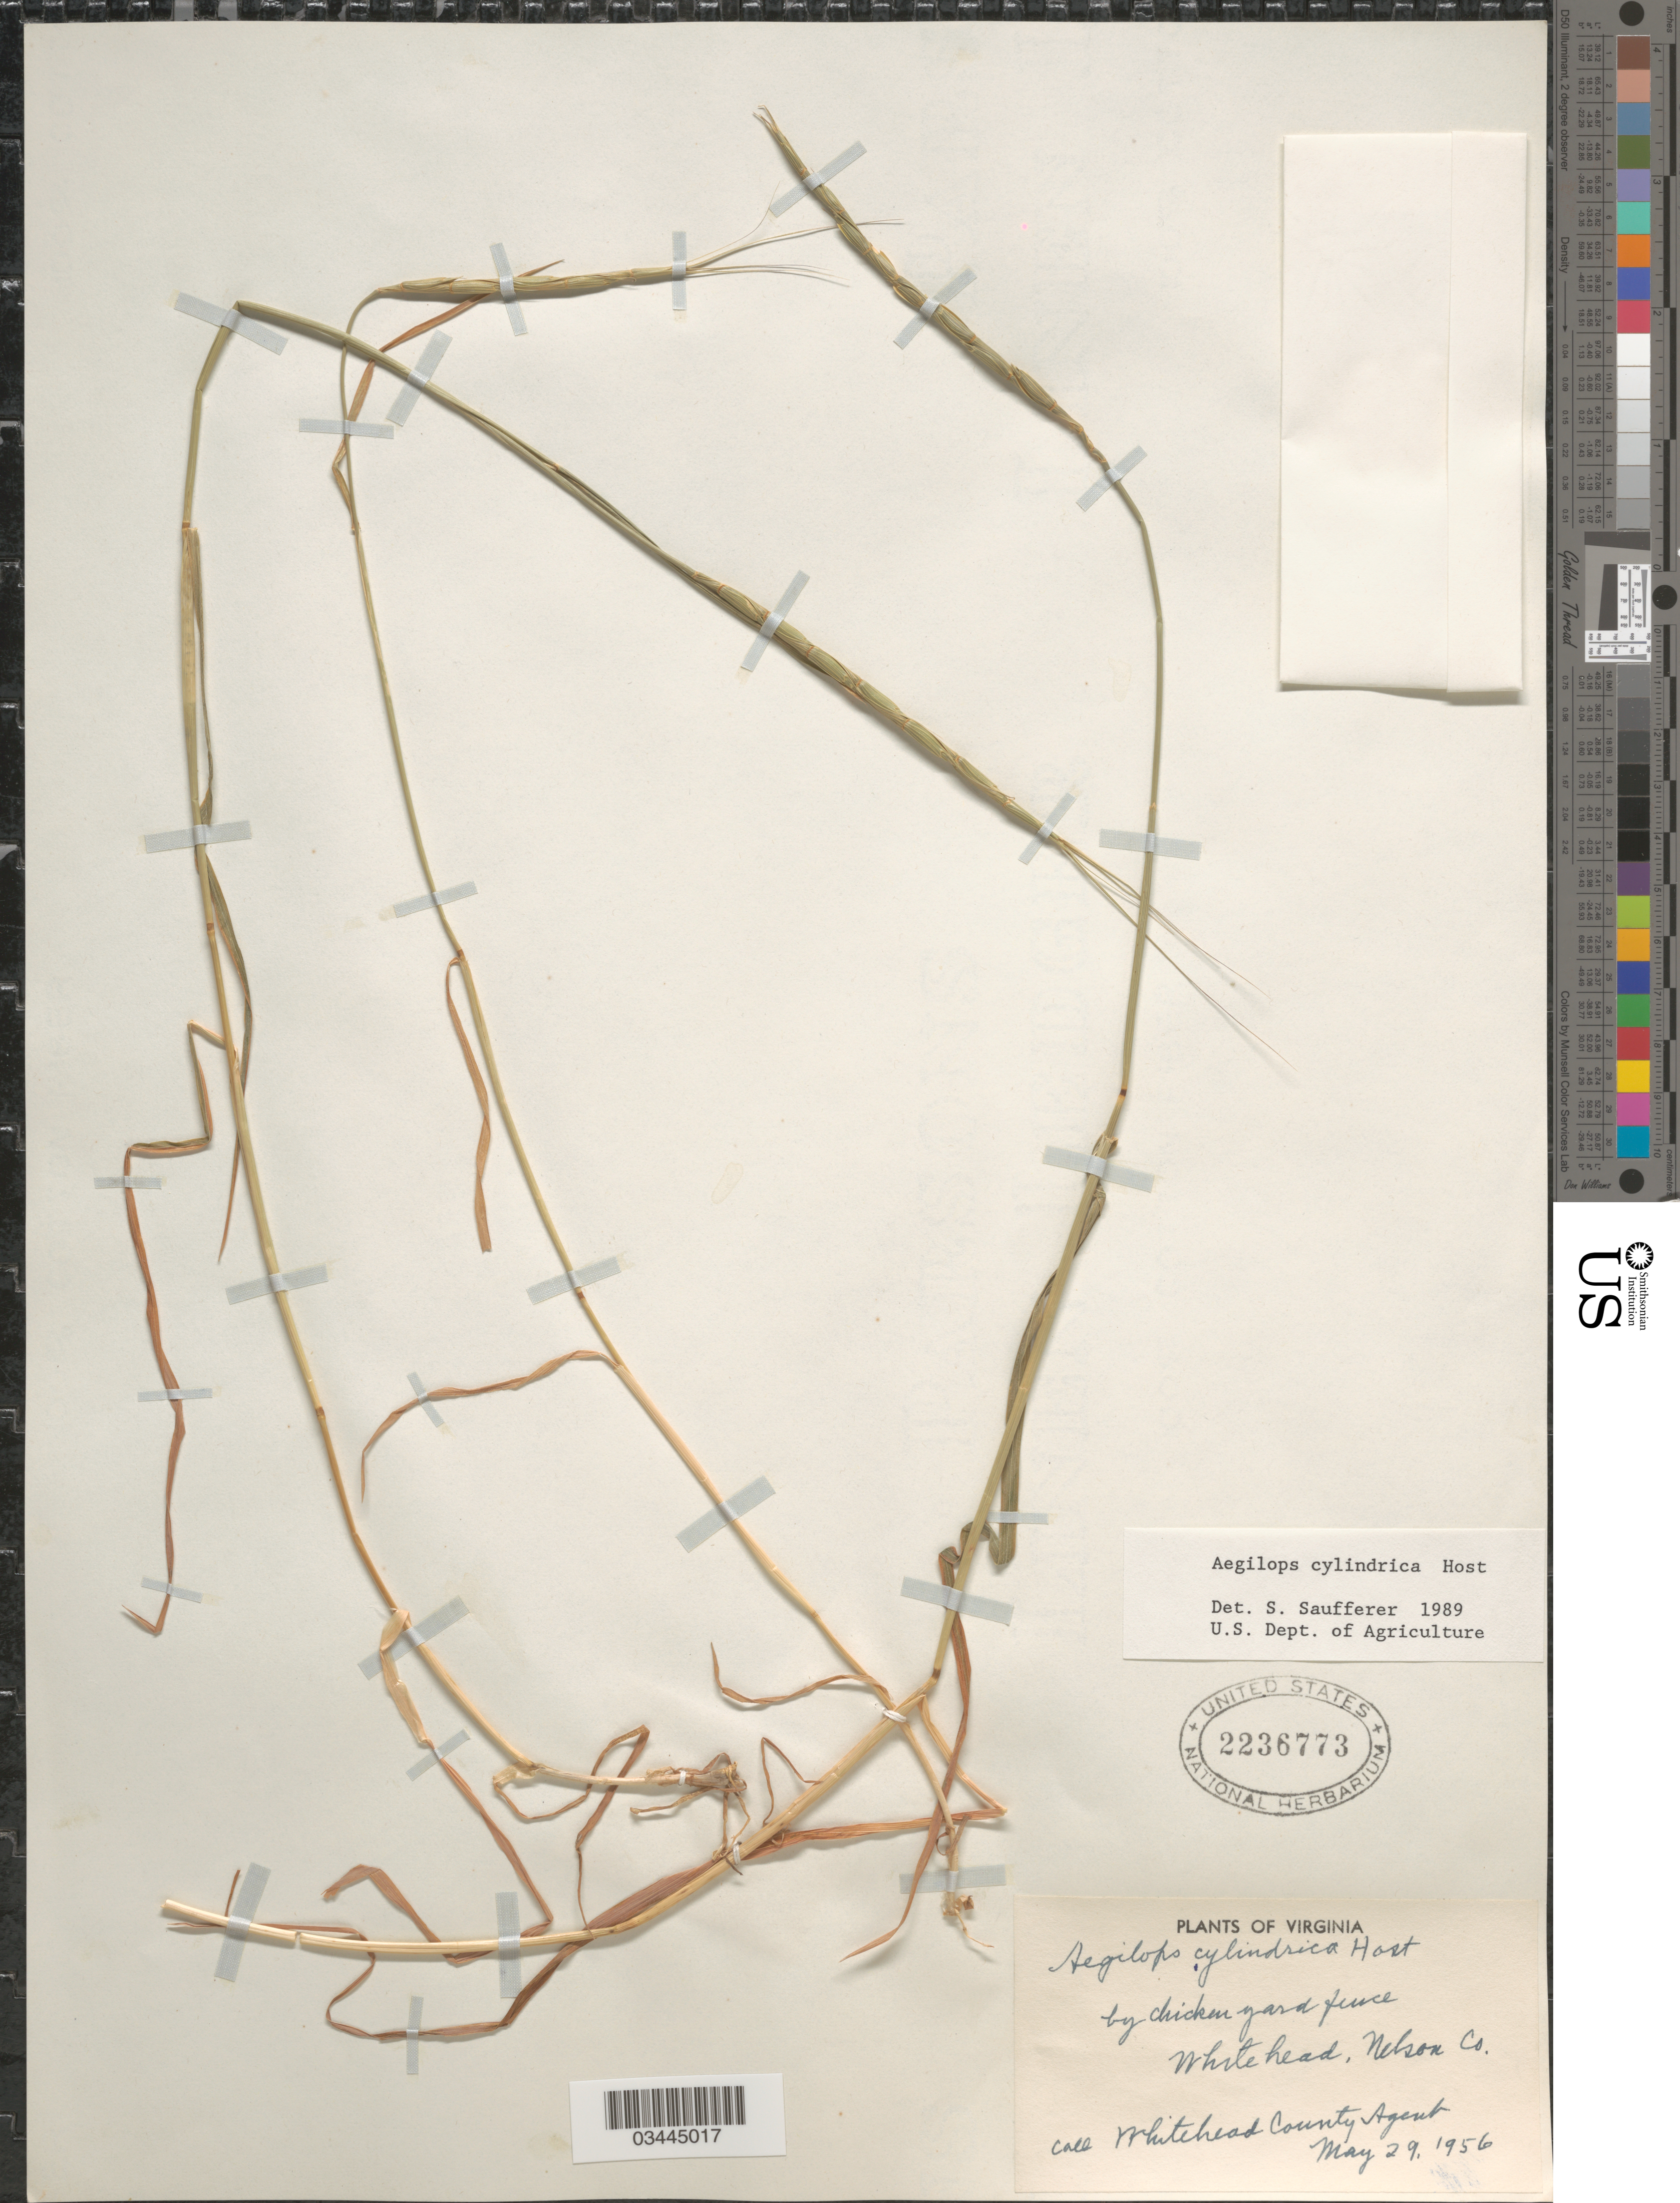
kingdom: Plantae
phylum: Tracheophyta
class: Liliopsida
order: Poales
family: Poaceae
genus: Aegilops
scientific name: Aegilops cylindrica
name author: Host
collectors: Whitehead County Agent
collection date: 1956-05-29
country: United States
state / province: Virginia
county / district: Nelson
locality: By chicken yard fence Whitehead,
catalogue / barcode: US 2236773